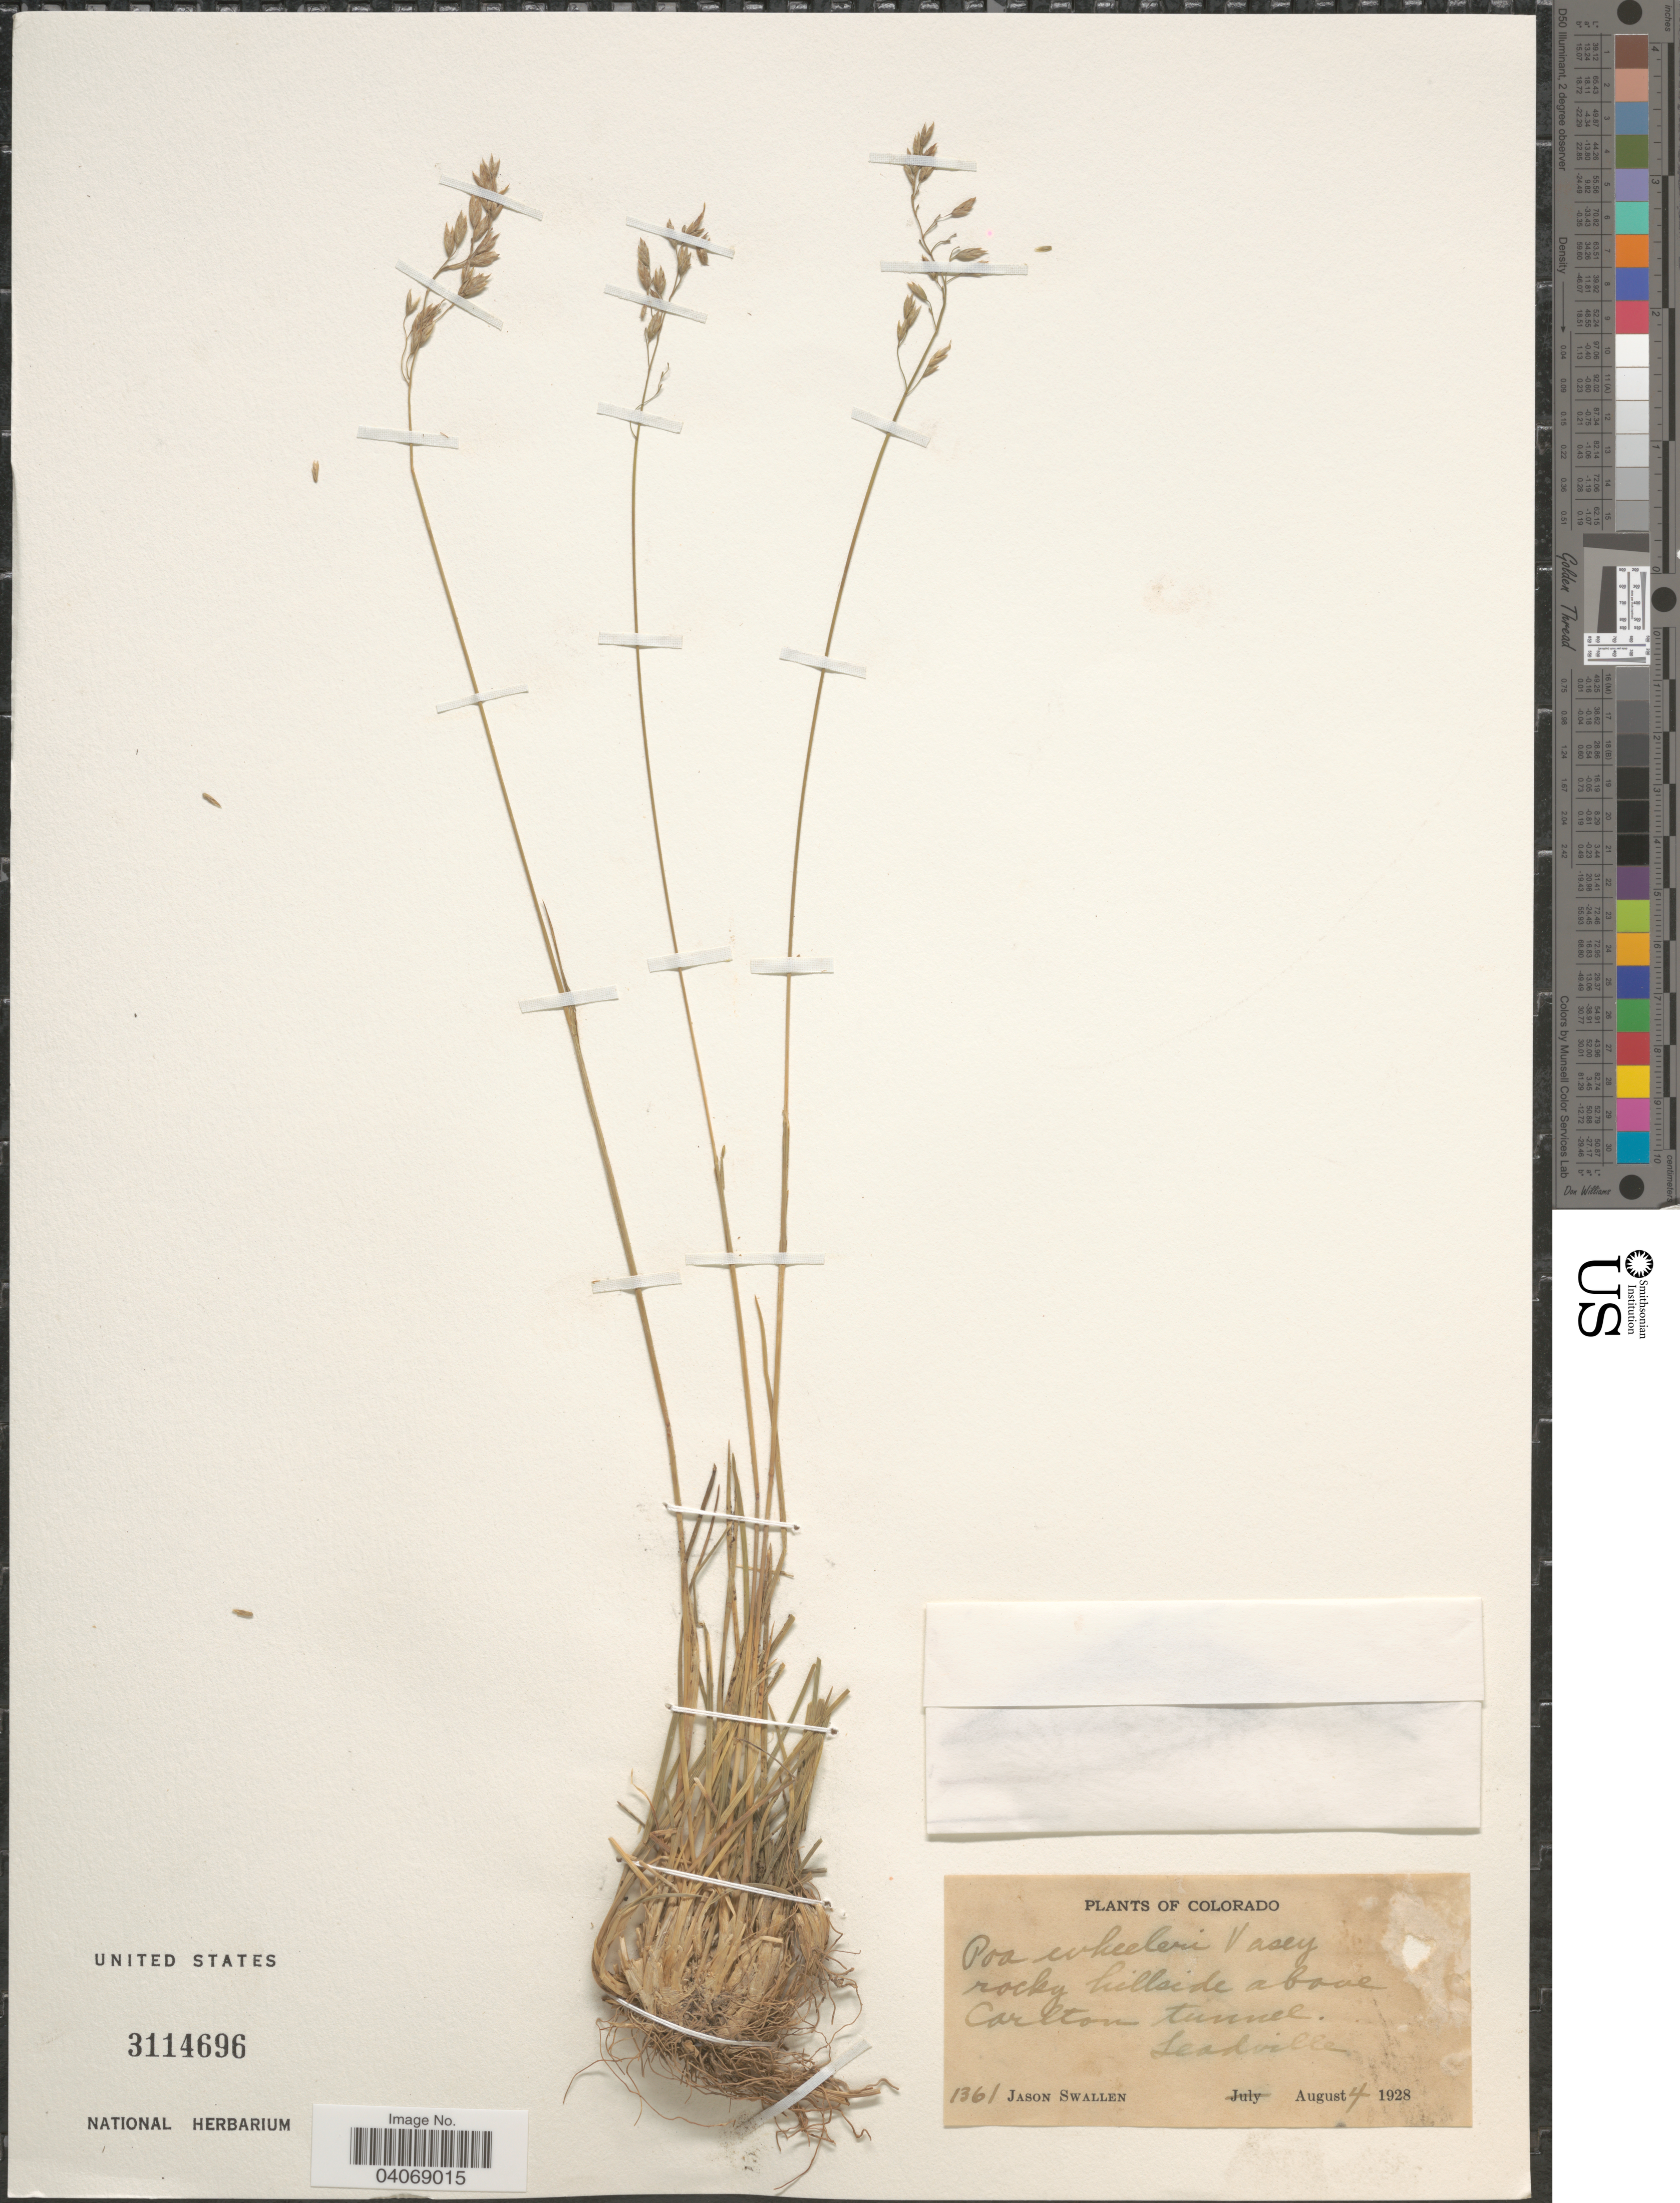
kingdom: Plantae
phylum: Tracheophyta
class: Liliopsida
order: Poales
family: Poaceae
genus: Poa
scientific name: Poa wheeleri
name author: Vasey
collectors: J. R. Swallen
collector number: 1361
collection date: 1928-08-04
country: United States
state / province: Colorado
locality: Rocky hillside above Carlton tunnel. Leadville.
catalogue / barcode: US 3114696